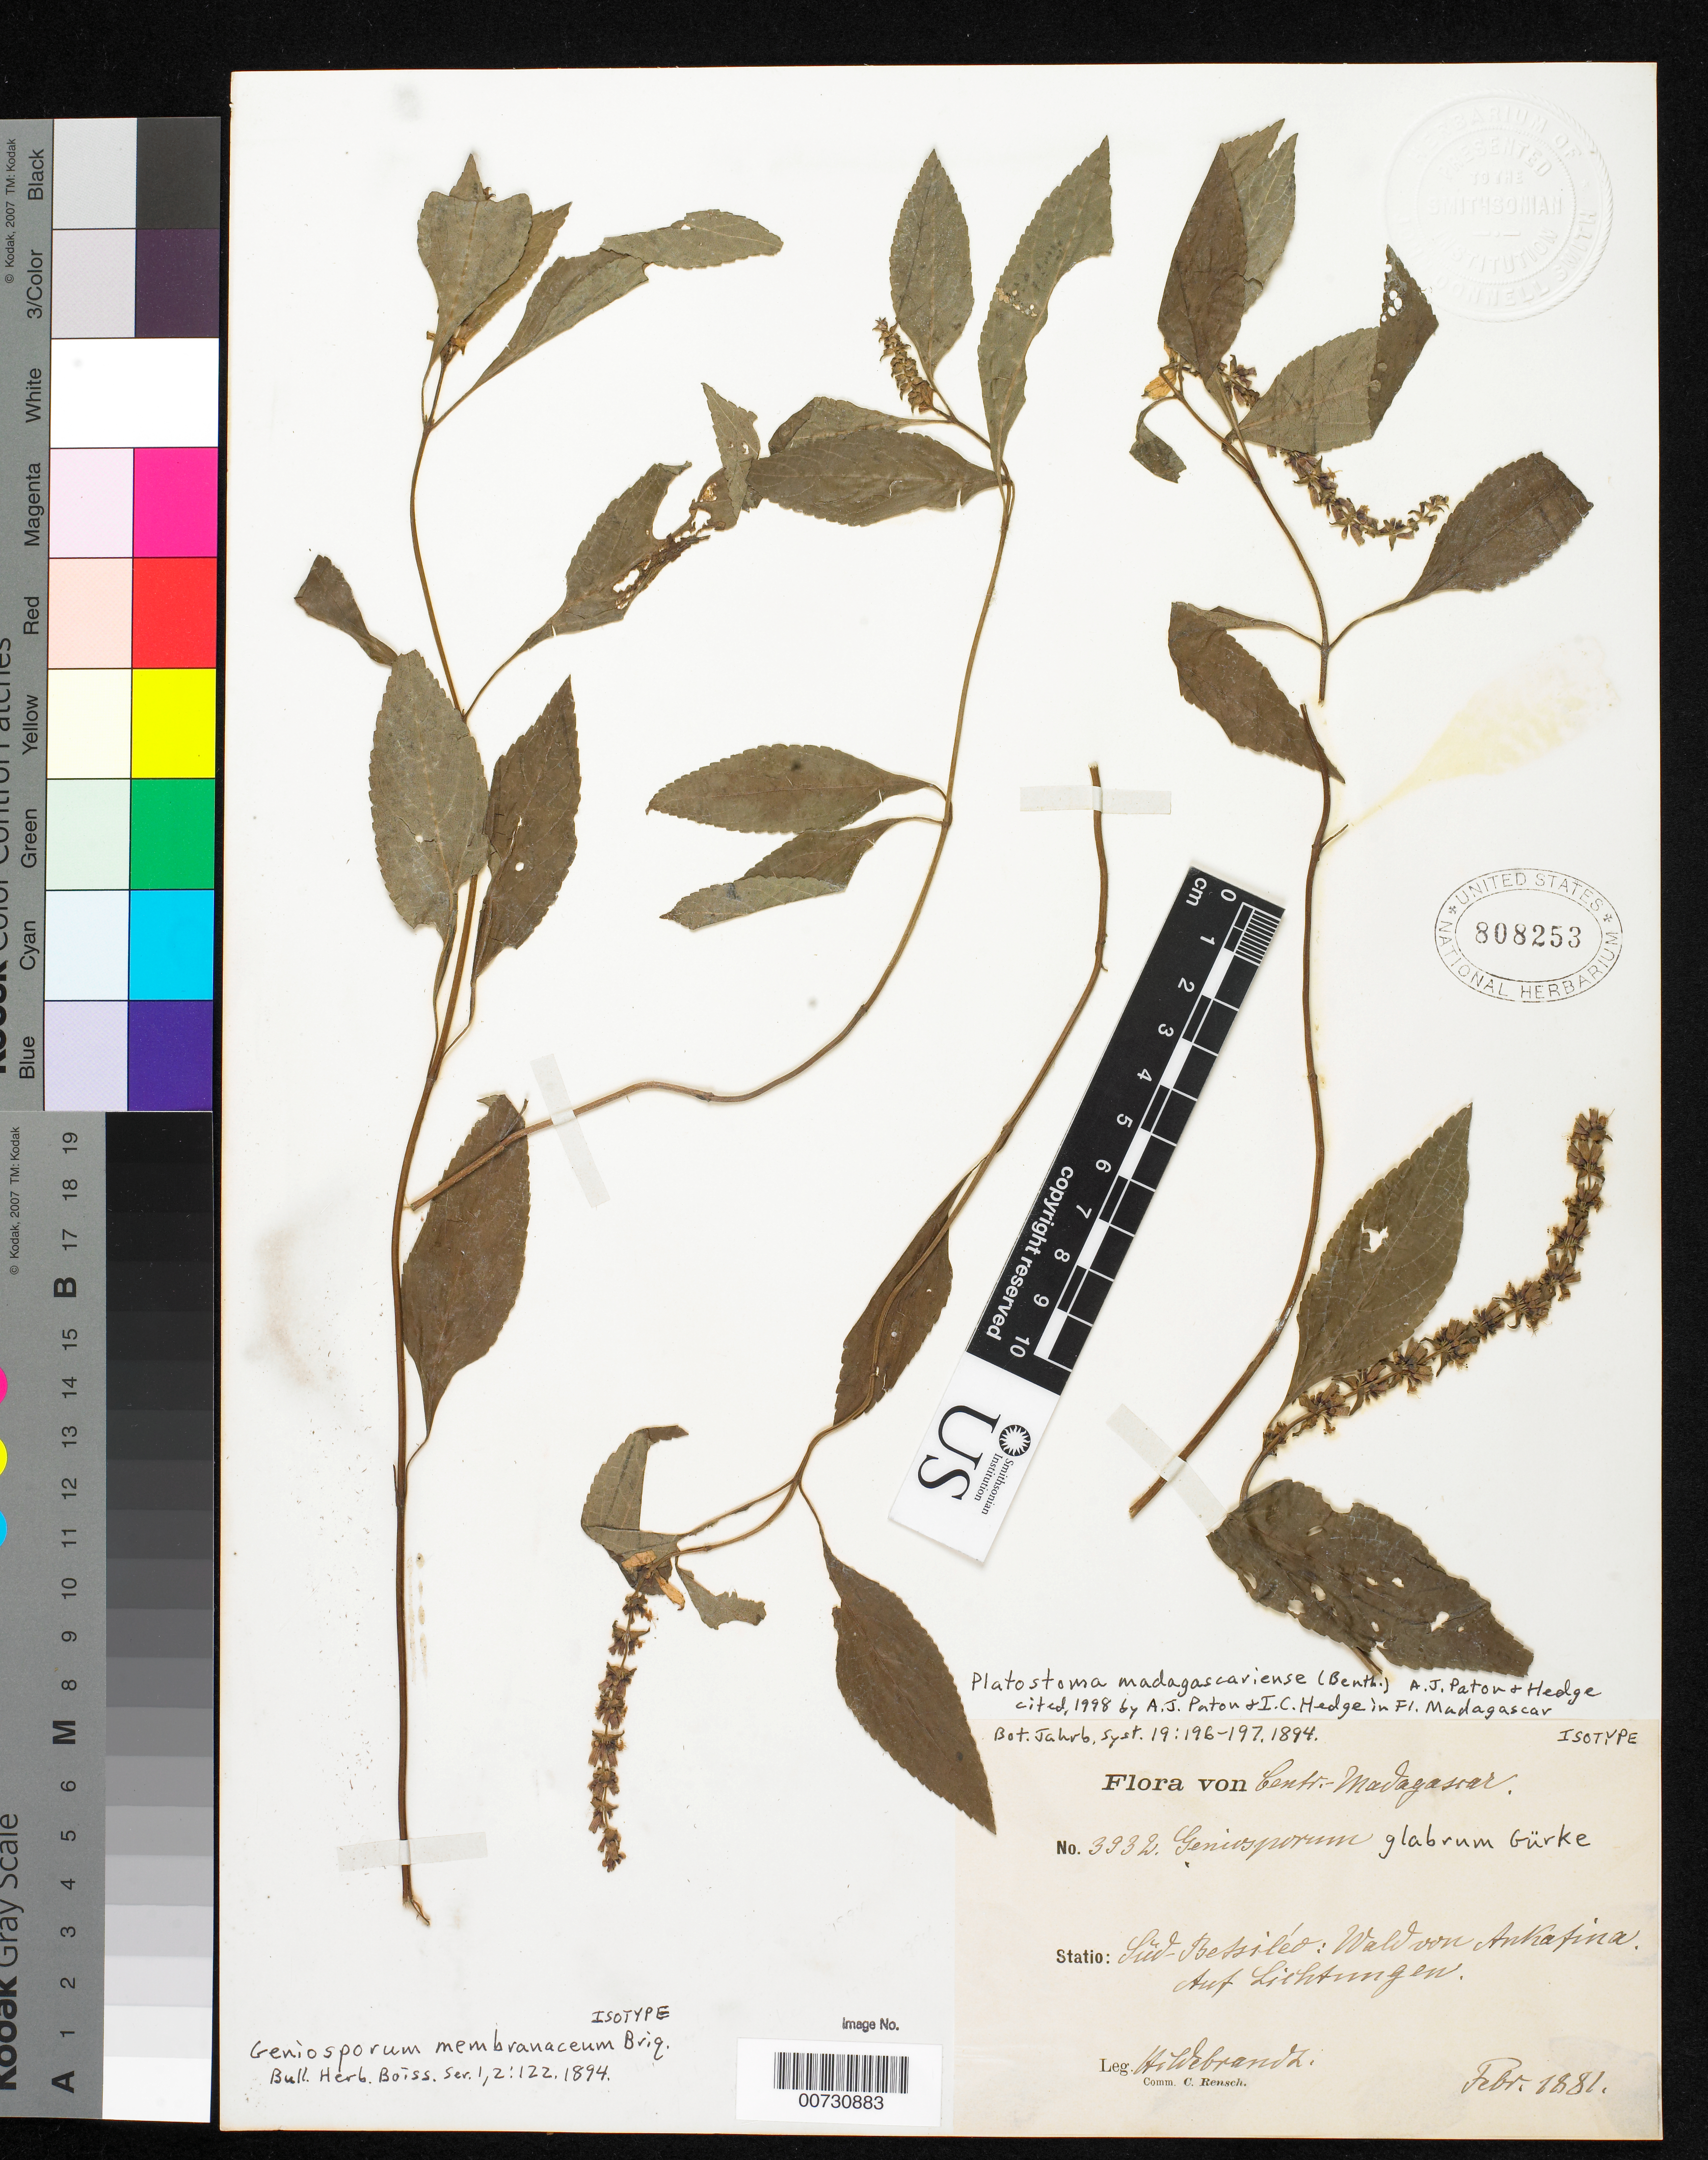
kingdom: Plantae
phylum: Tracheophyta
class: Magnoliopsida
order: Lamiales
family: Lamiaceae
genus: Geniosporum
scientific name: Geniosporum glabrum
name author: Gürke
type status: Isotype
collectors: J. Hildebrandt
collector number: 3932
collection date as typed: Feb 1881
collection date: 1881-02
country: Madagascar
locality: Süd-Betsileo: Wald von Ankafina auf Lichtungen.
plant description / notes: Cited 1998 by A.J. Paton & I.C. Hedge in Fl. Madagascar.; Also an isotype of Geniosporum membranaceum Briq.; Cited 1998 by A.J. Paton & I.C. Hedge in Fl. Madagascar.; Also an isotype of Geniosporum glabrum Guerke.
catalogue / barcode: US 808253